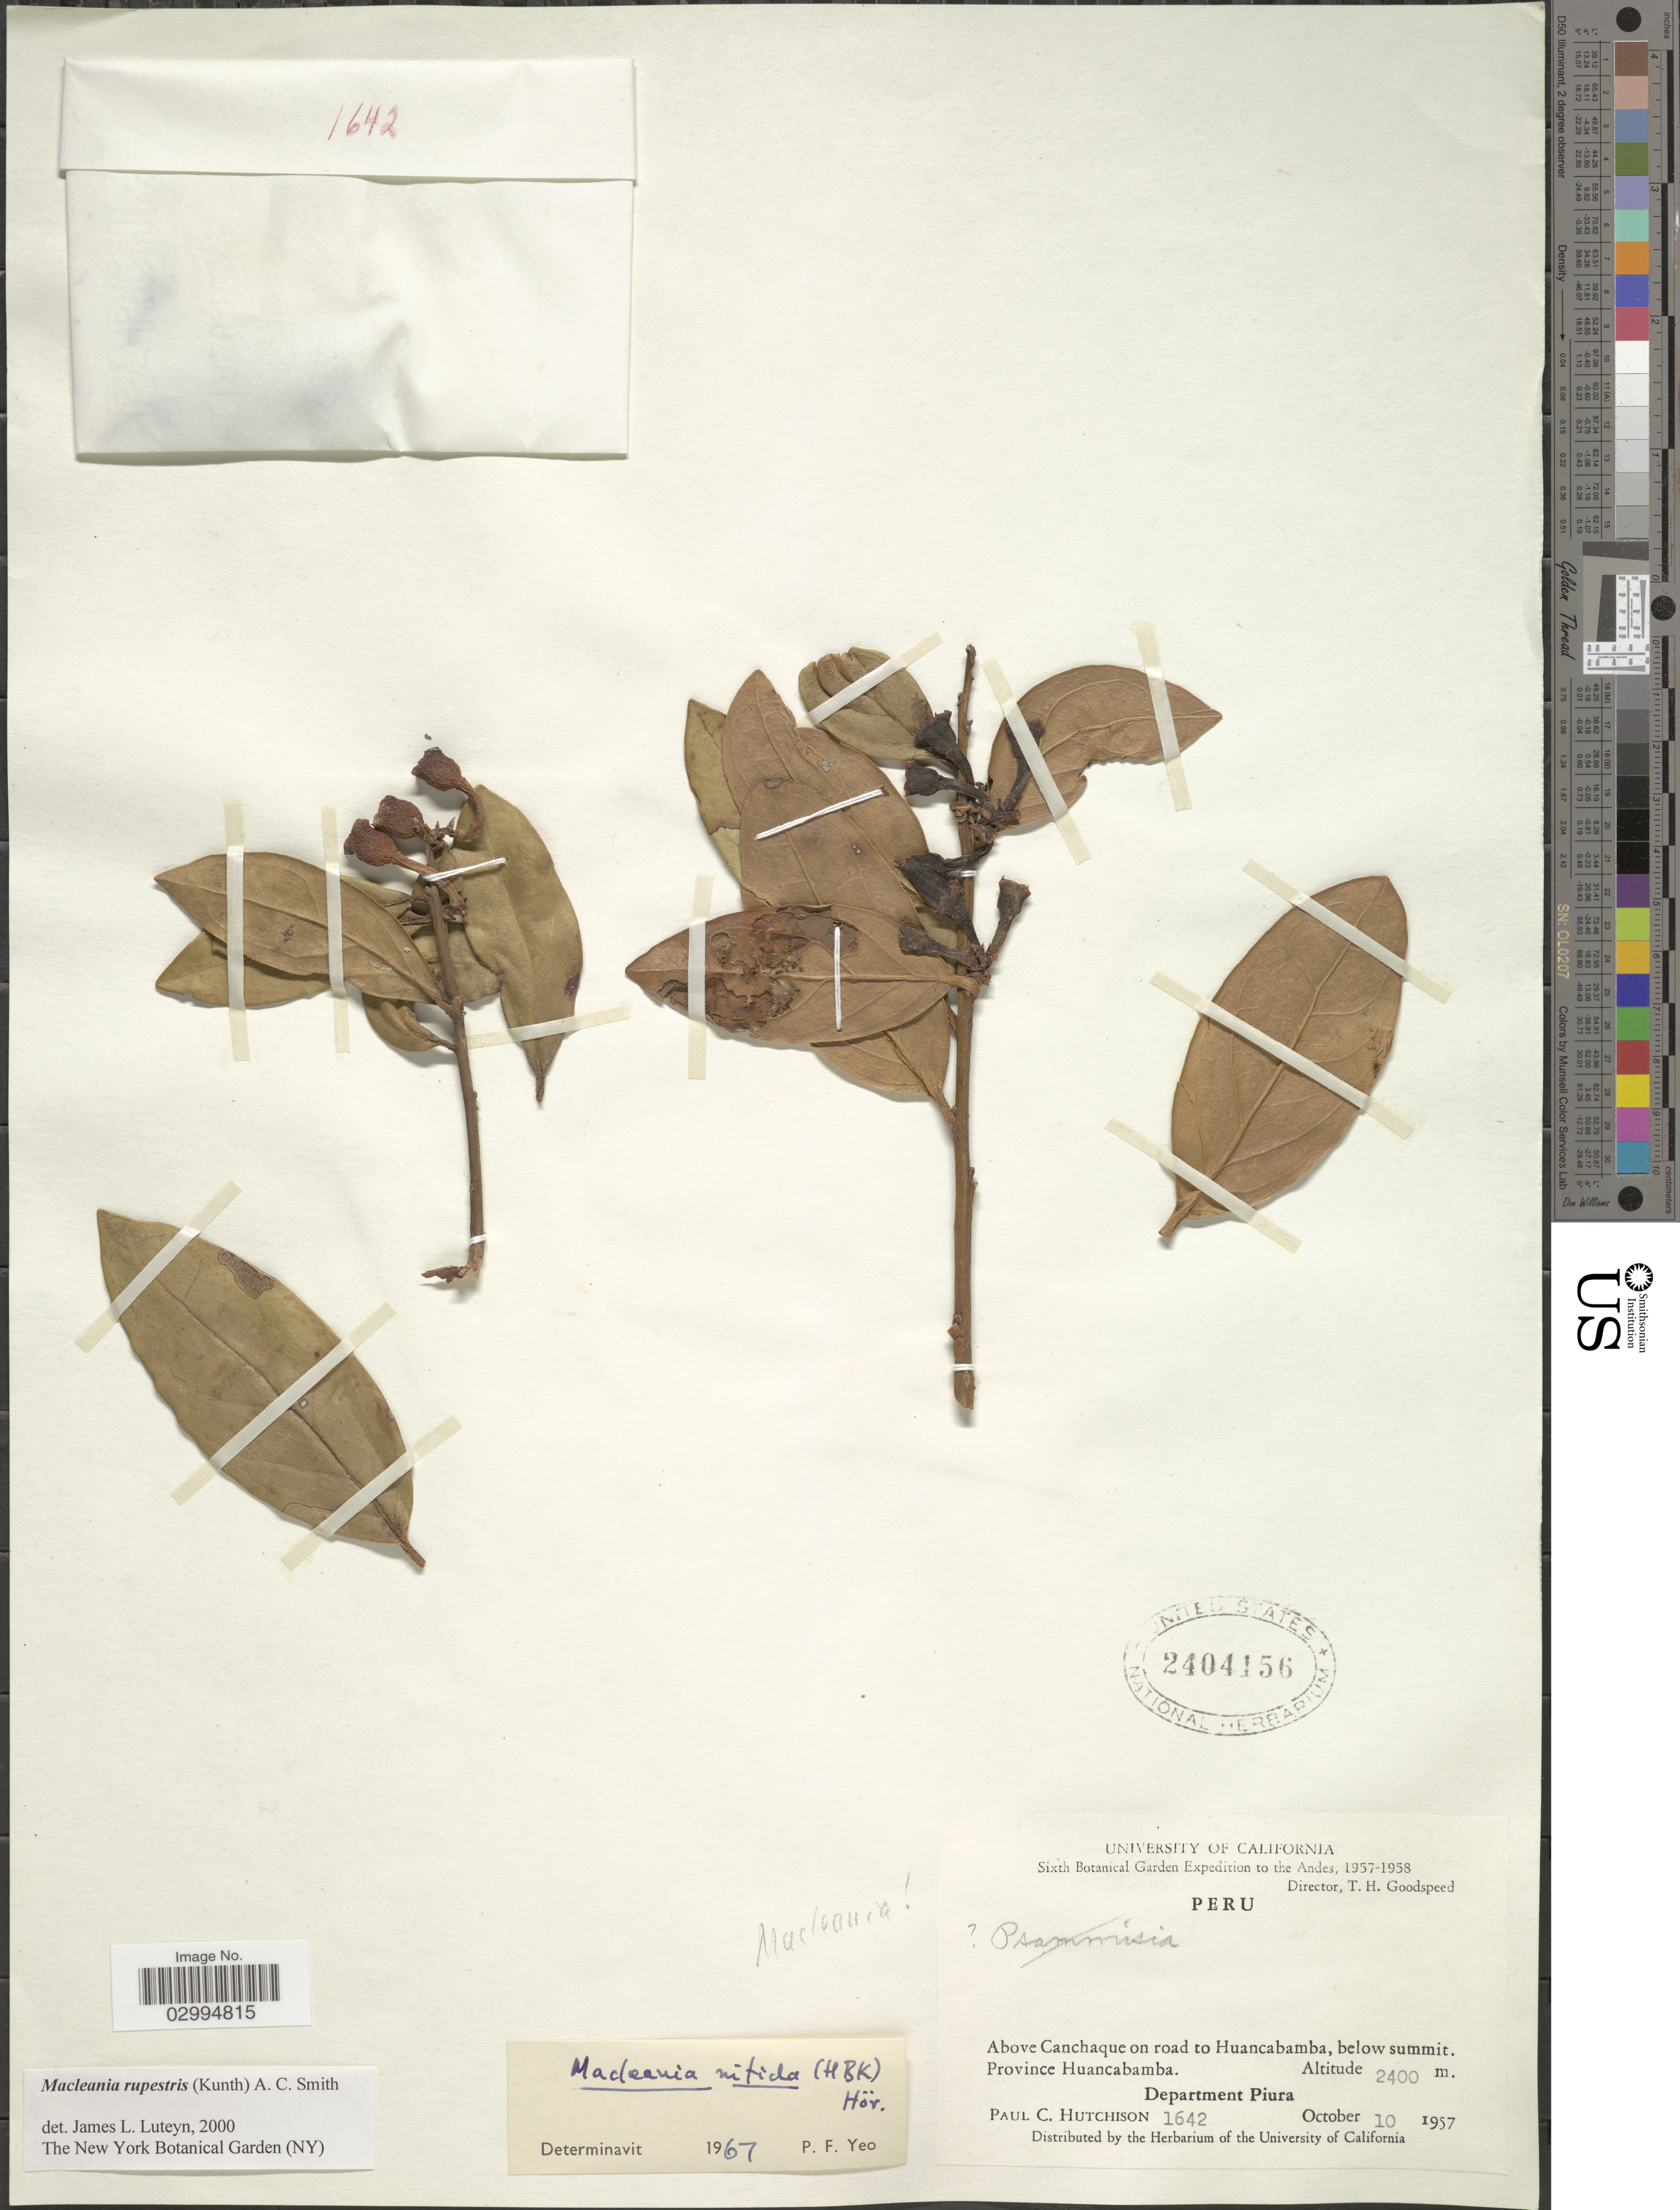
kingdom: Plantae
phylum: Tracheophyta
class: Magnoliopsida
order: Ericales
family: Ericaceae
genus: Macleania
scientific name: Macleania rupestris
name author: (Kunth) A.C. Sm.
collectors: P. C. Hutchison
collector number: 1642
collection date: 1957-10-10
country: Peru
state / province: Piura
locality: The Andes. Above Canchaque on road to Huancabamba, below summit. Province Huancabamba. Department Piura.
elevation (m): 2400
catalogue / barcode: US 2404156